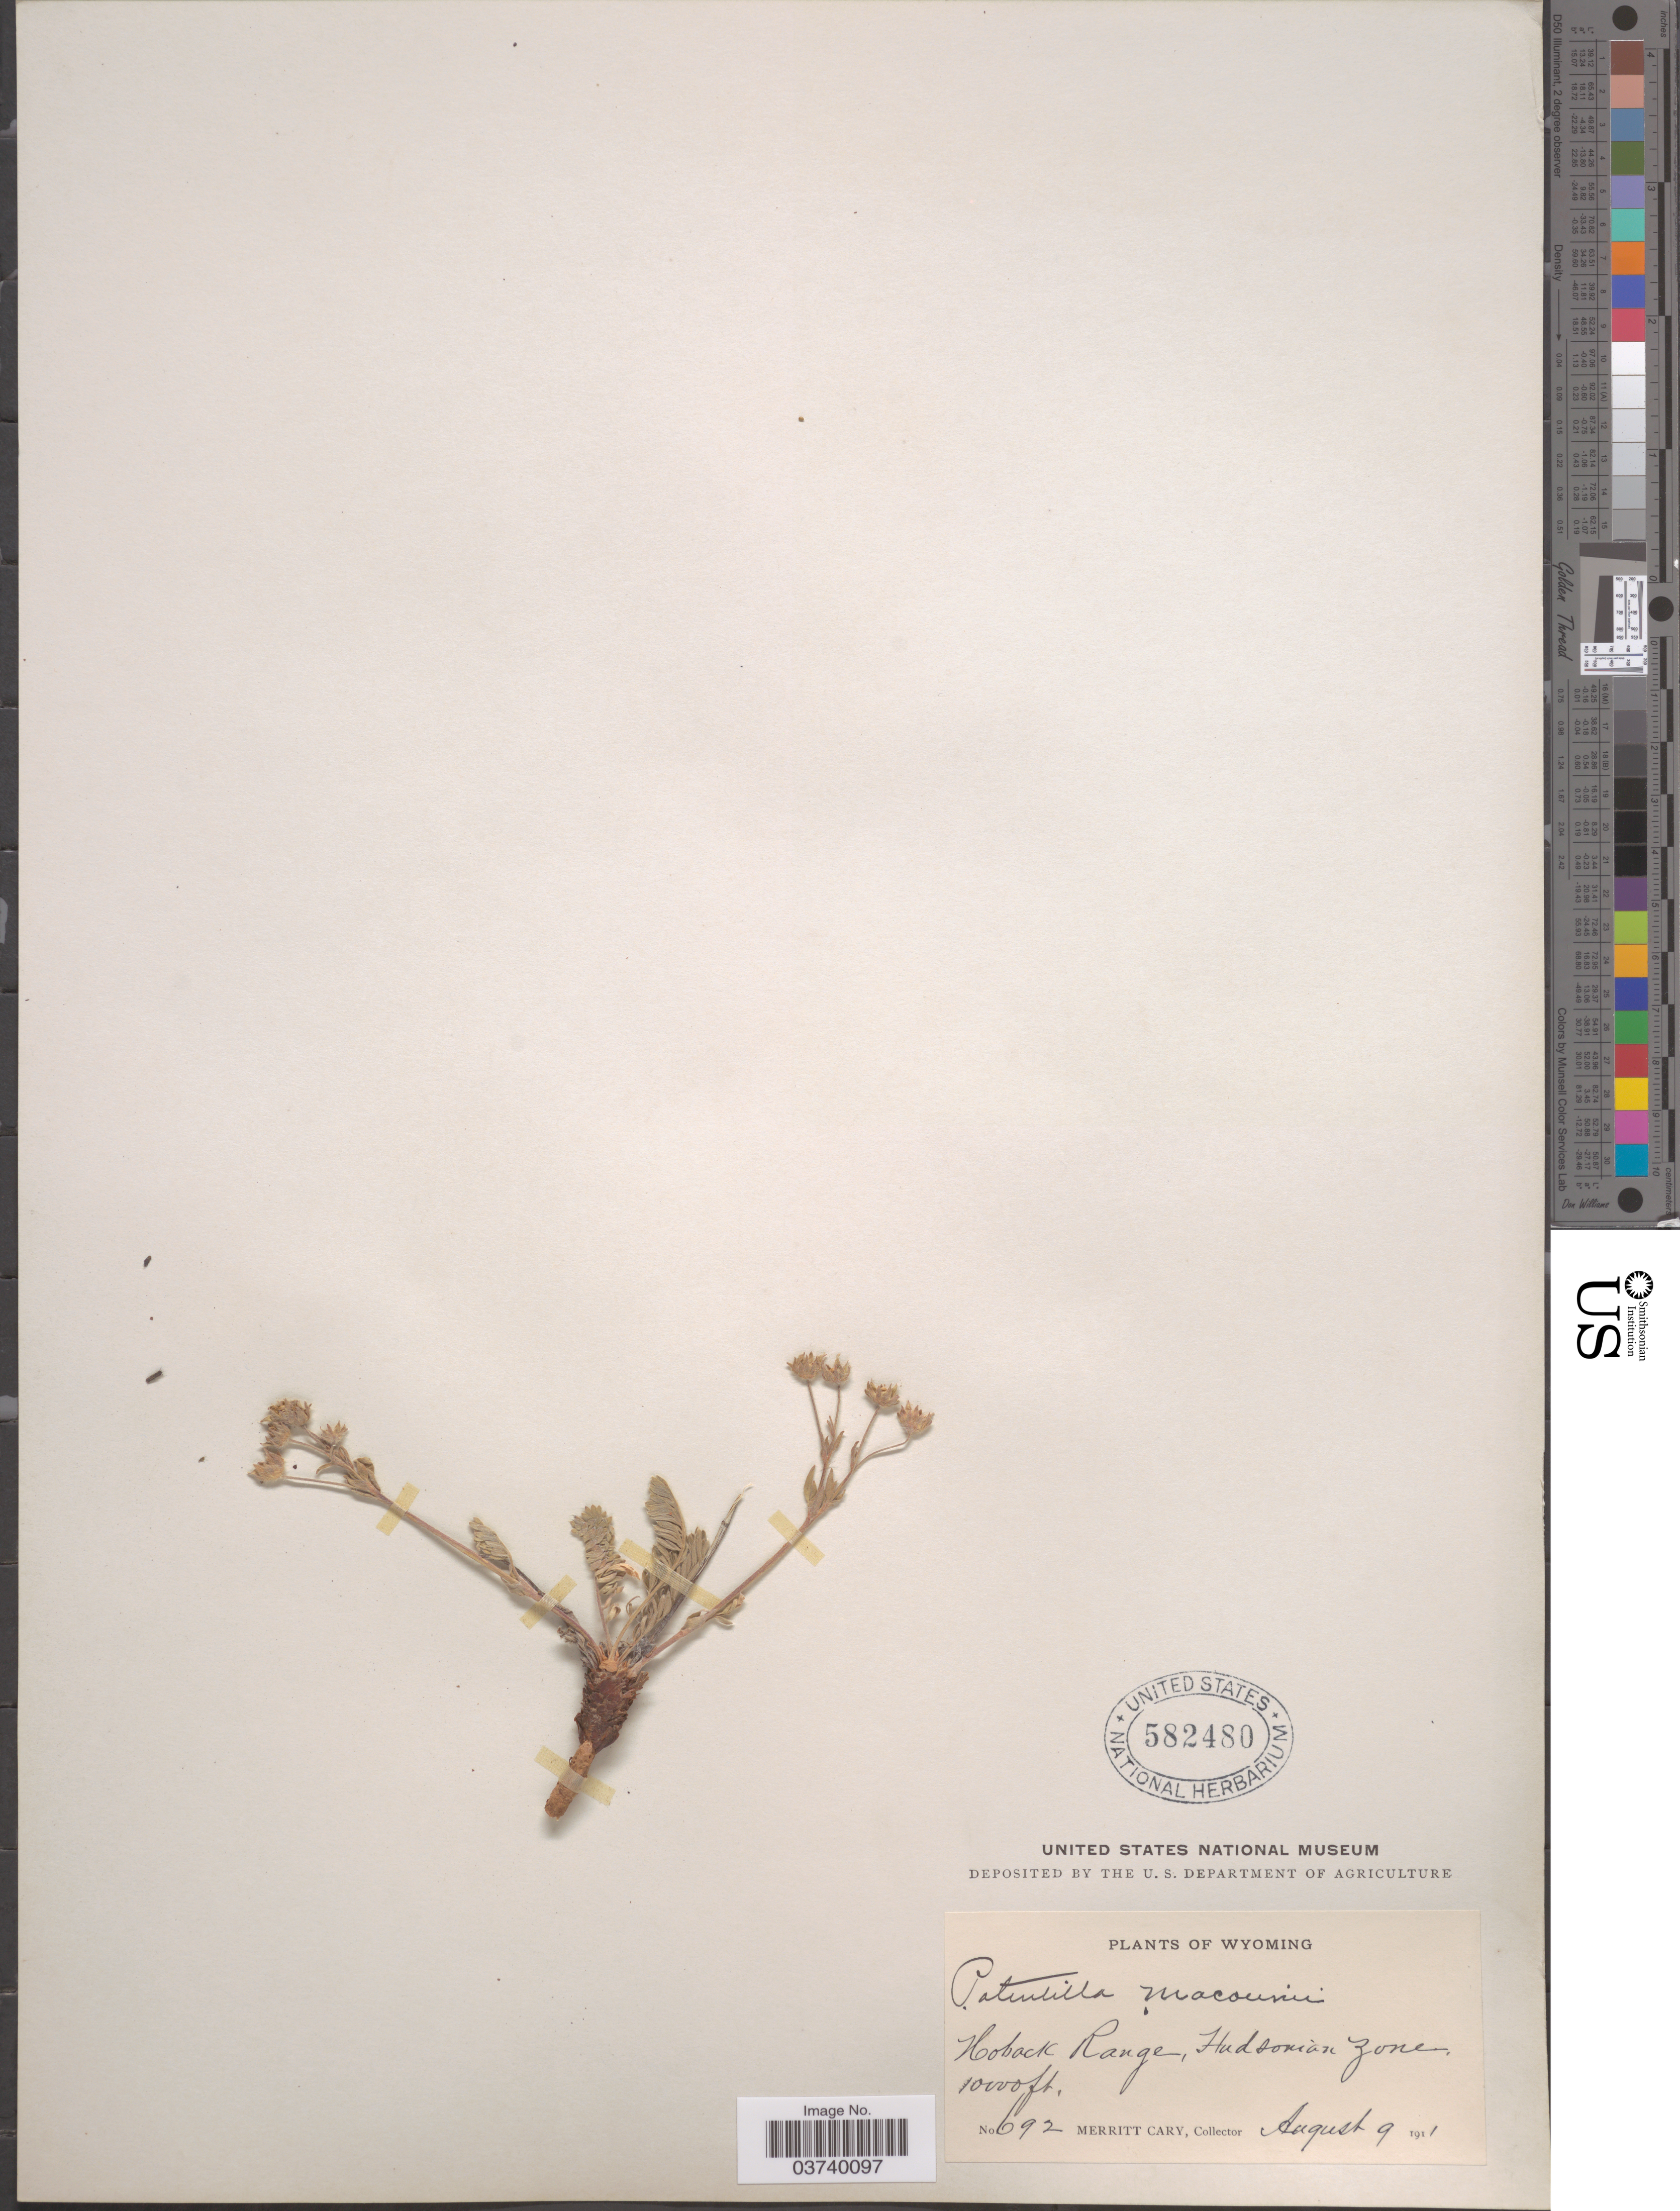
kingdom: Plantae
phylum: Tracheophyta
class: Magnoliopsida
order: Rosales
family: Rosaceae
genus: Potentilla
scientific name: Potentilla macounii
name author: Rydb.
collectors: M. Cary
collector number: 692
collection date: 1911-08-09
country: United States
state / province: Wyoming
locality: Hoback Range, Hudsonian Zone.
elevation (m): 3048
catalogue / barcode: US 582480